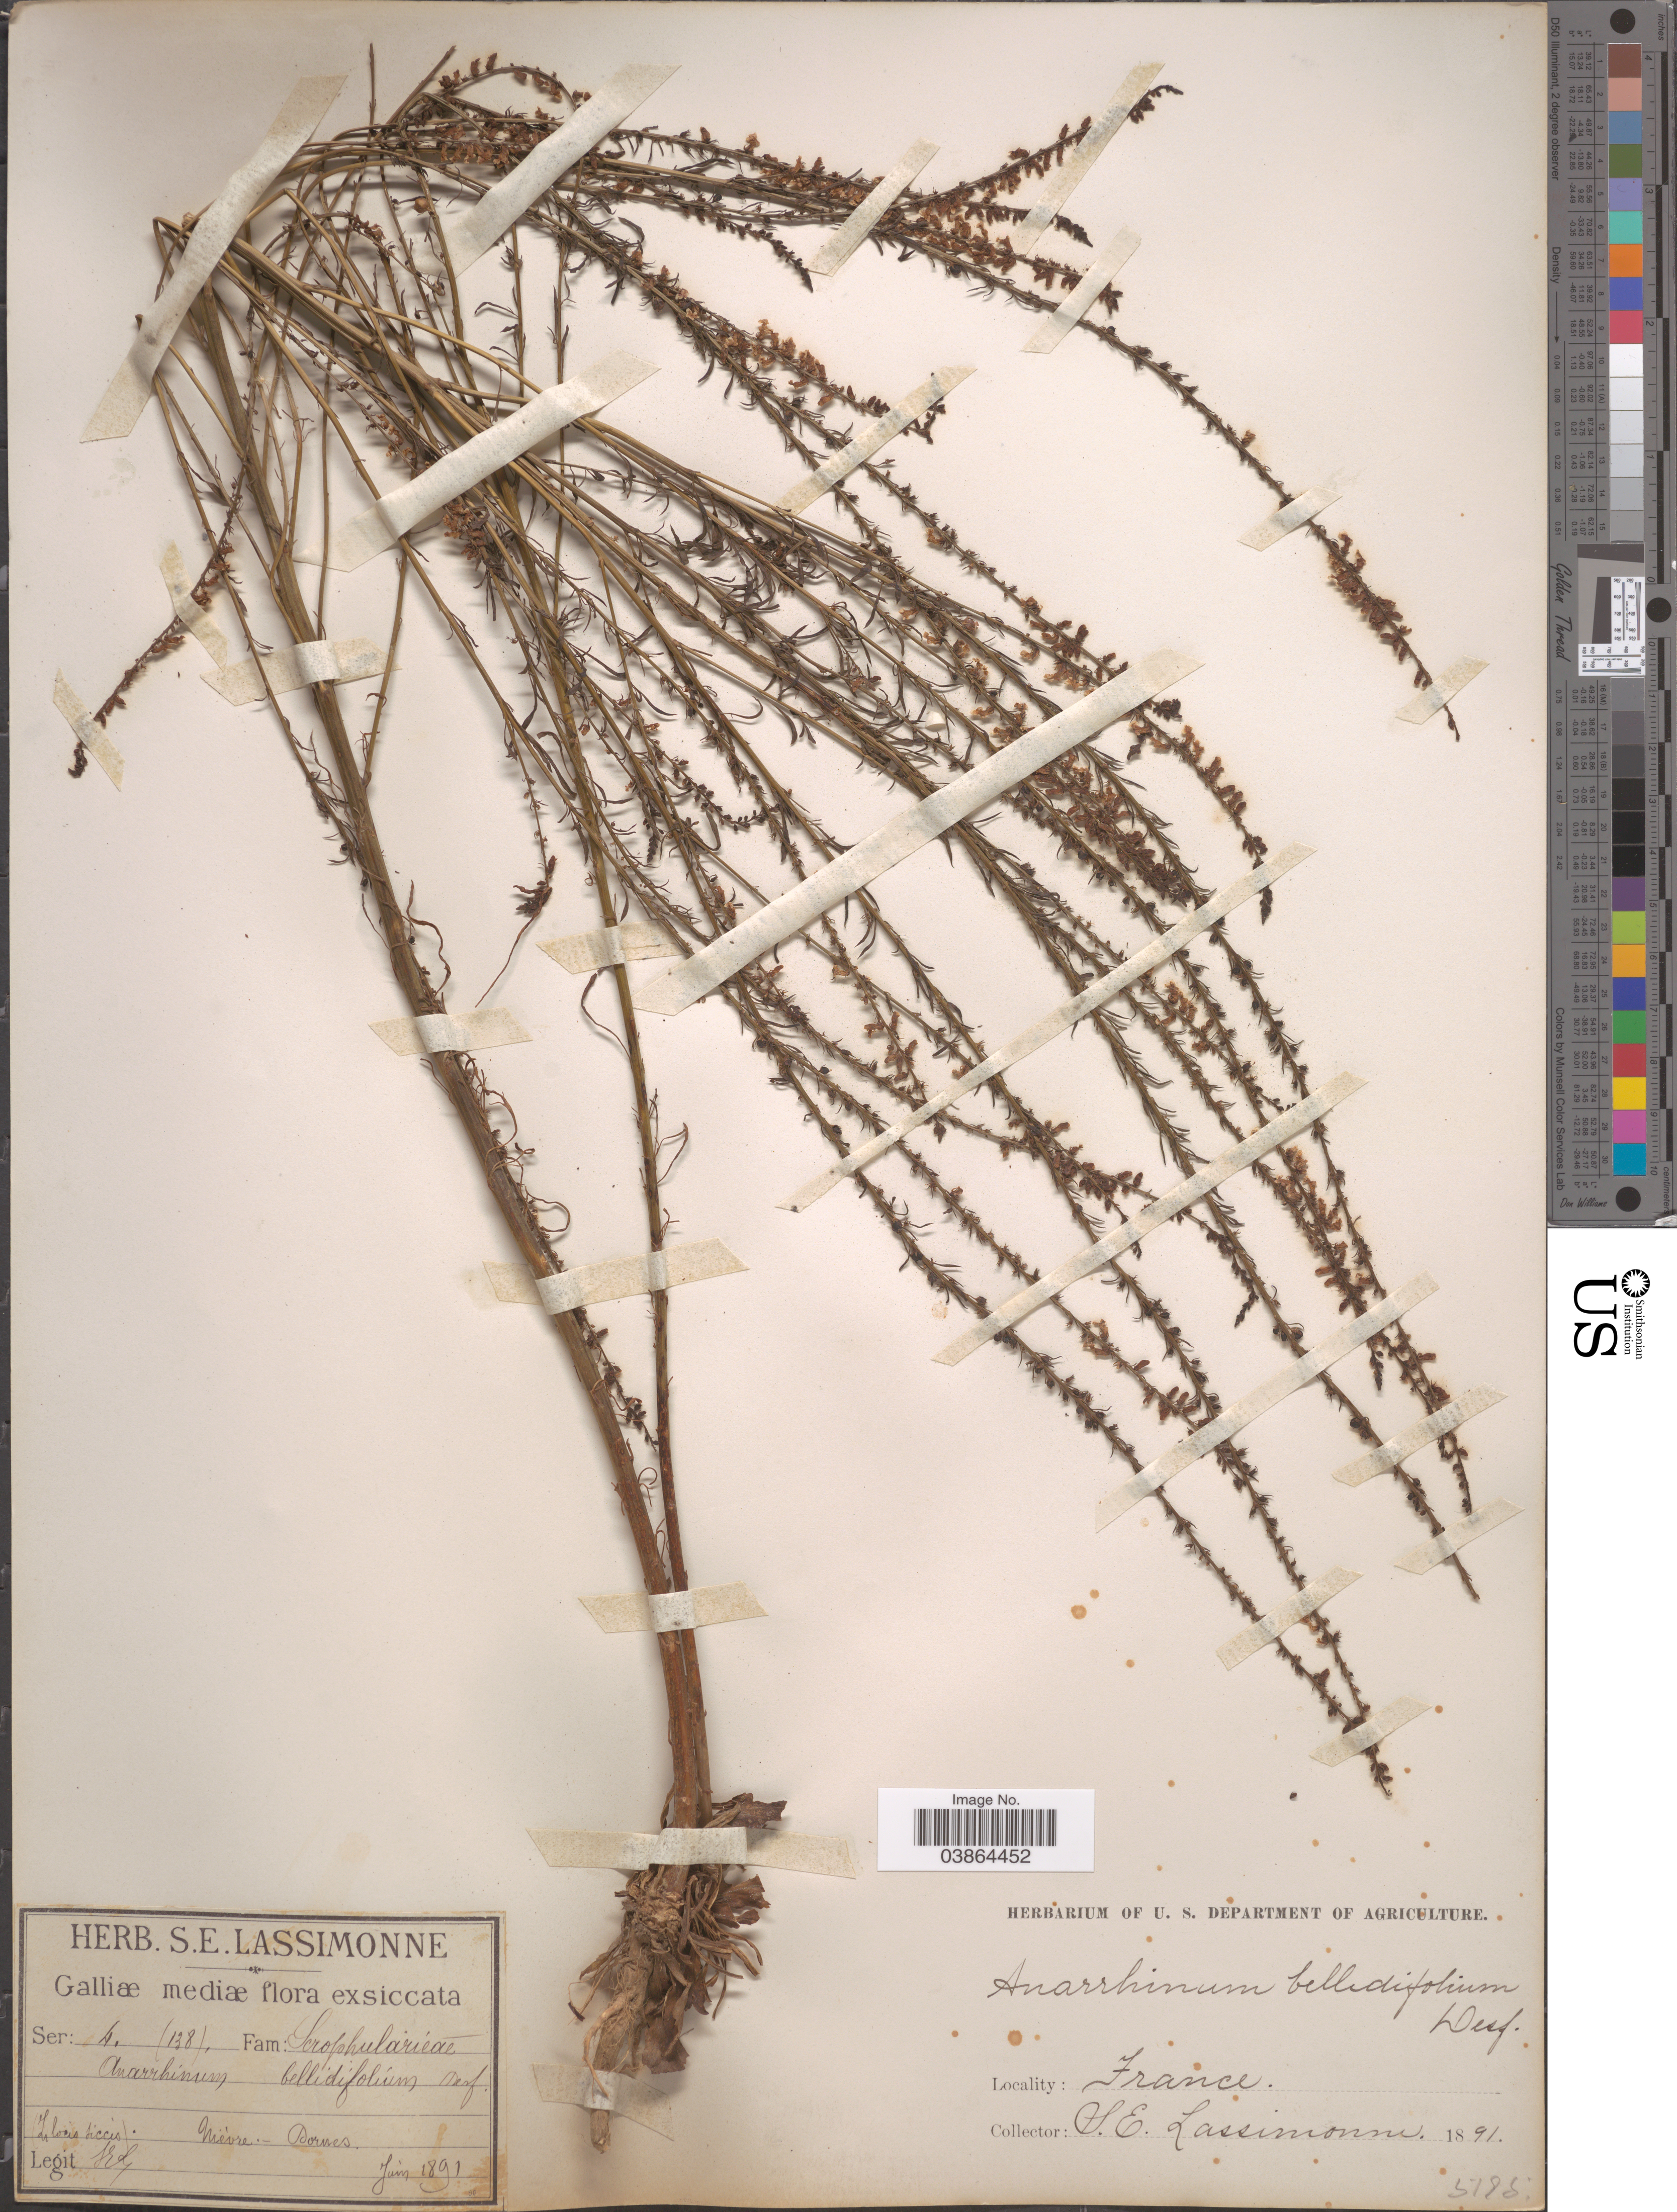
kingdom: Plantae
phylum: Tracheophyta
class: Magnoliopsida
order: Lamiales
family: Plantaginaceae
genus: Anarrhinum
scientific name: Anarrhinum bellidifolium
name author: (L.) Willd.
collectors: S. Lassimonne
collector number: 138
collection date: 1891-06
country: France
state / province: Bourgogne-Franche-Comté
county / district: Nièvre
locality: Galliæ. (Lilocis siccis). Nievre. - Dornes.